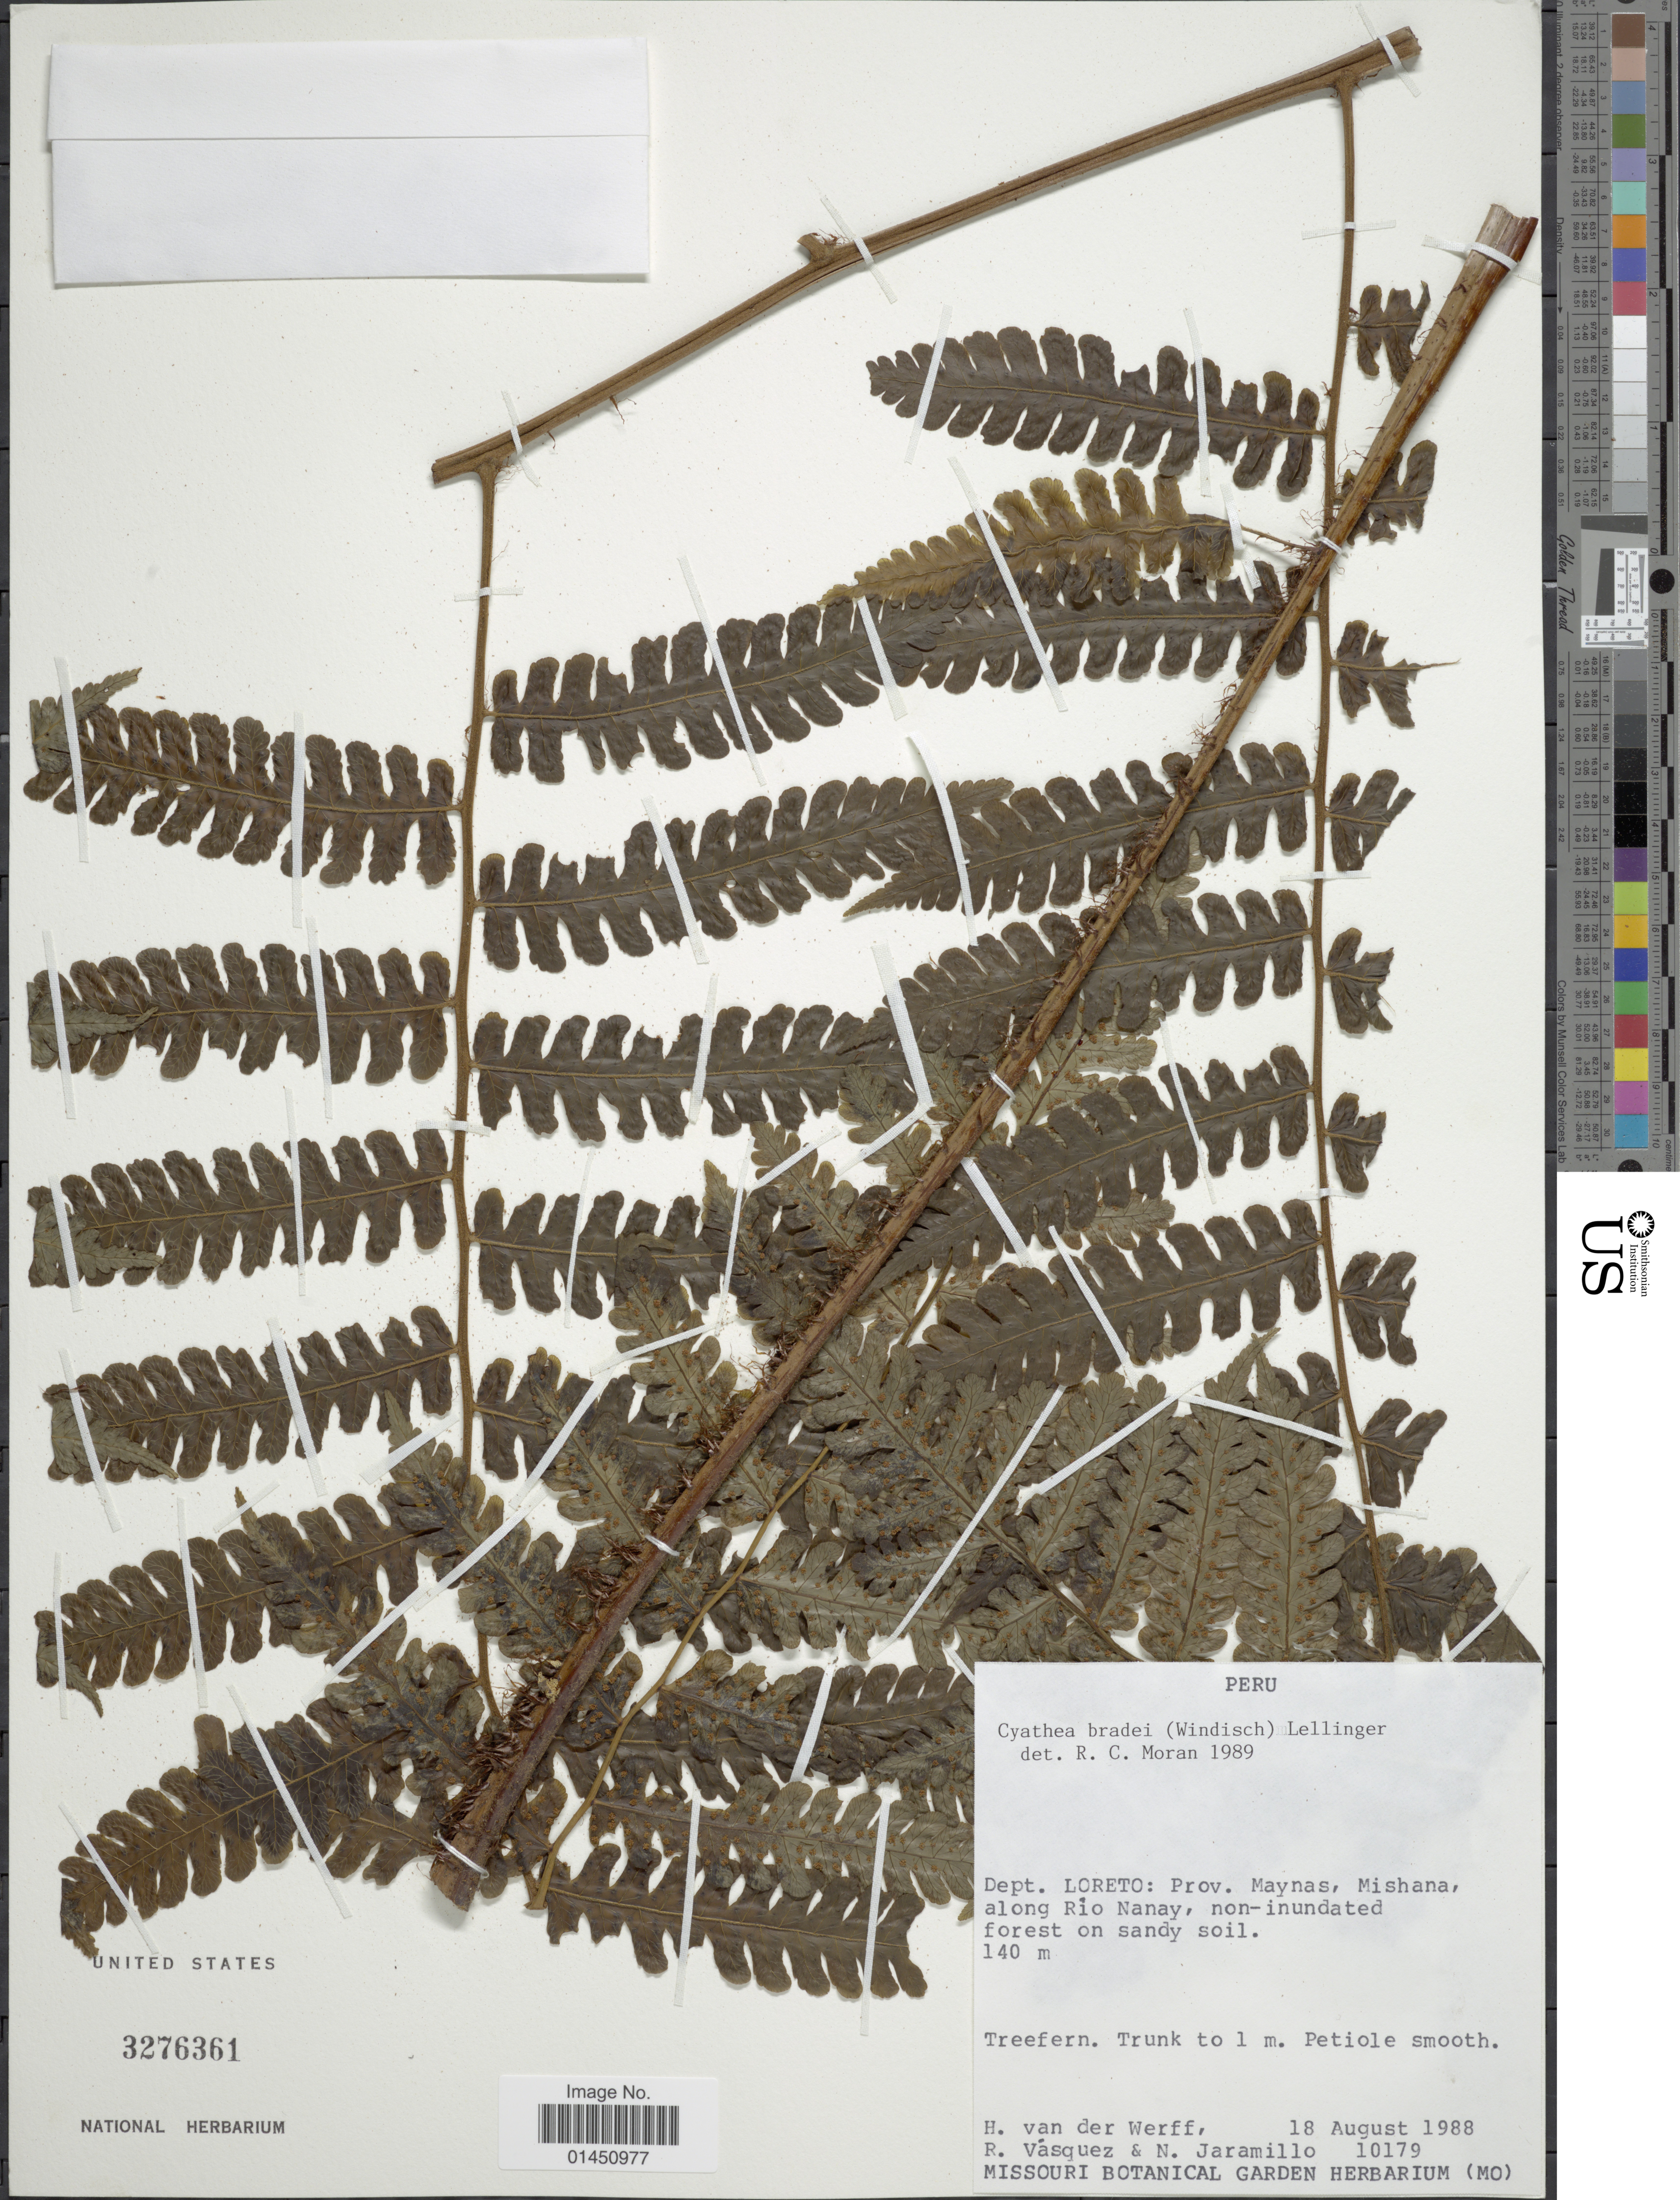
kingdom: Plantae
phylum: Tracheophyta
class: Polypodiopsida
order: Cyatheales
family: Cyatheaceae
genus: Cyathea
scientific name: Cyathea bradei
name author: (P.G. Windisch) Lellinger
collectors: H. van der Werff, R. Vásquez & N. Jaramillo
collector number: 10179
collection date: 1998-08-18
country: Peru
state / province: Loreto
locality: Prov. Maynas, Mishana, along Rio Nanay, non-inundated forest on sandy soil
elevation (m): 140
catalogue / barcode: US 3276361